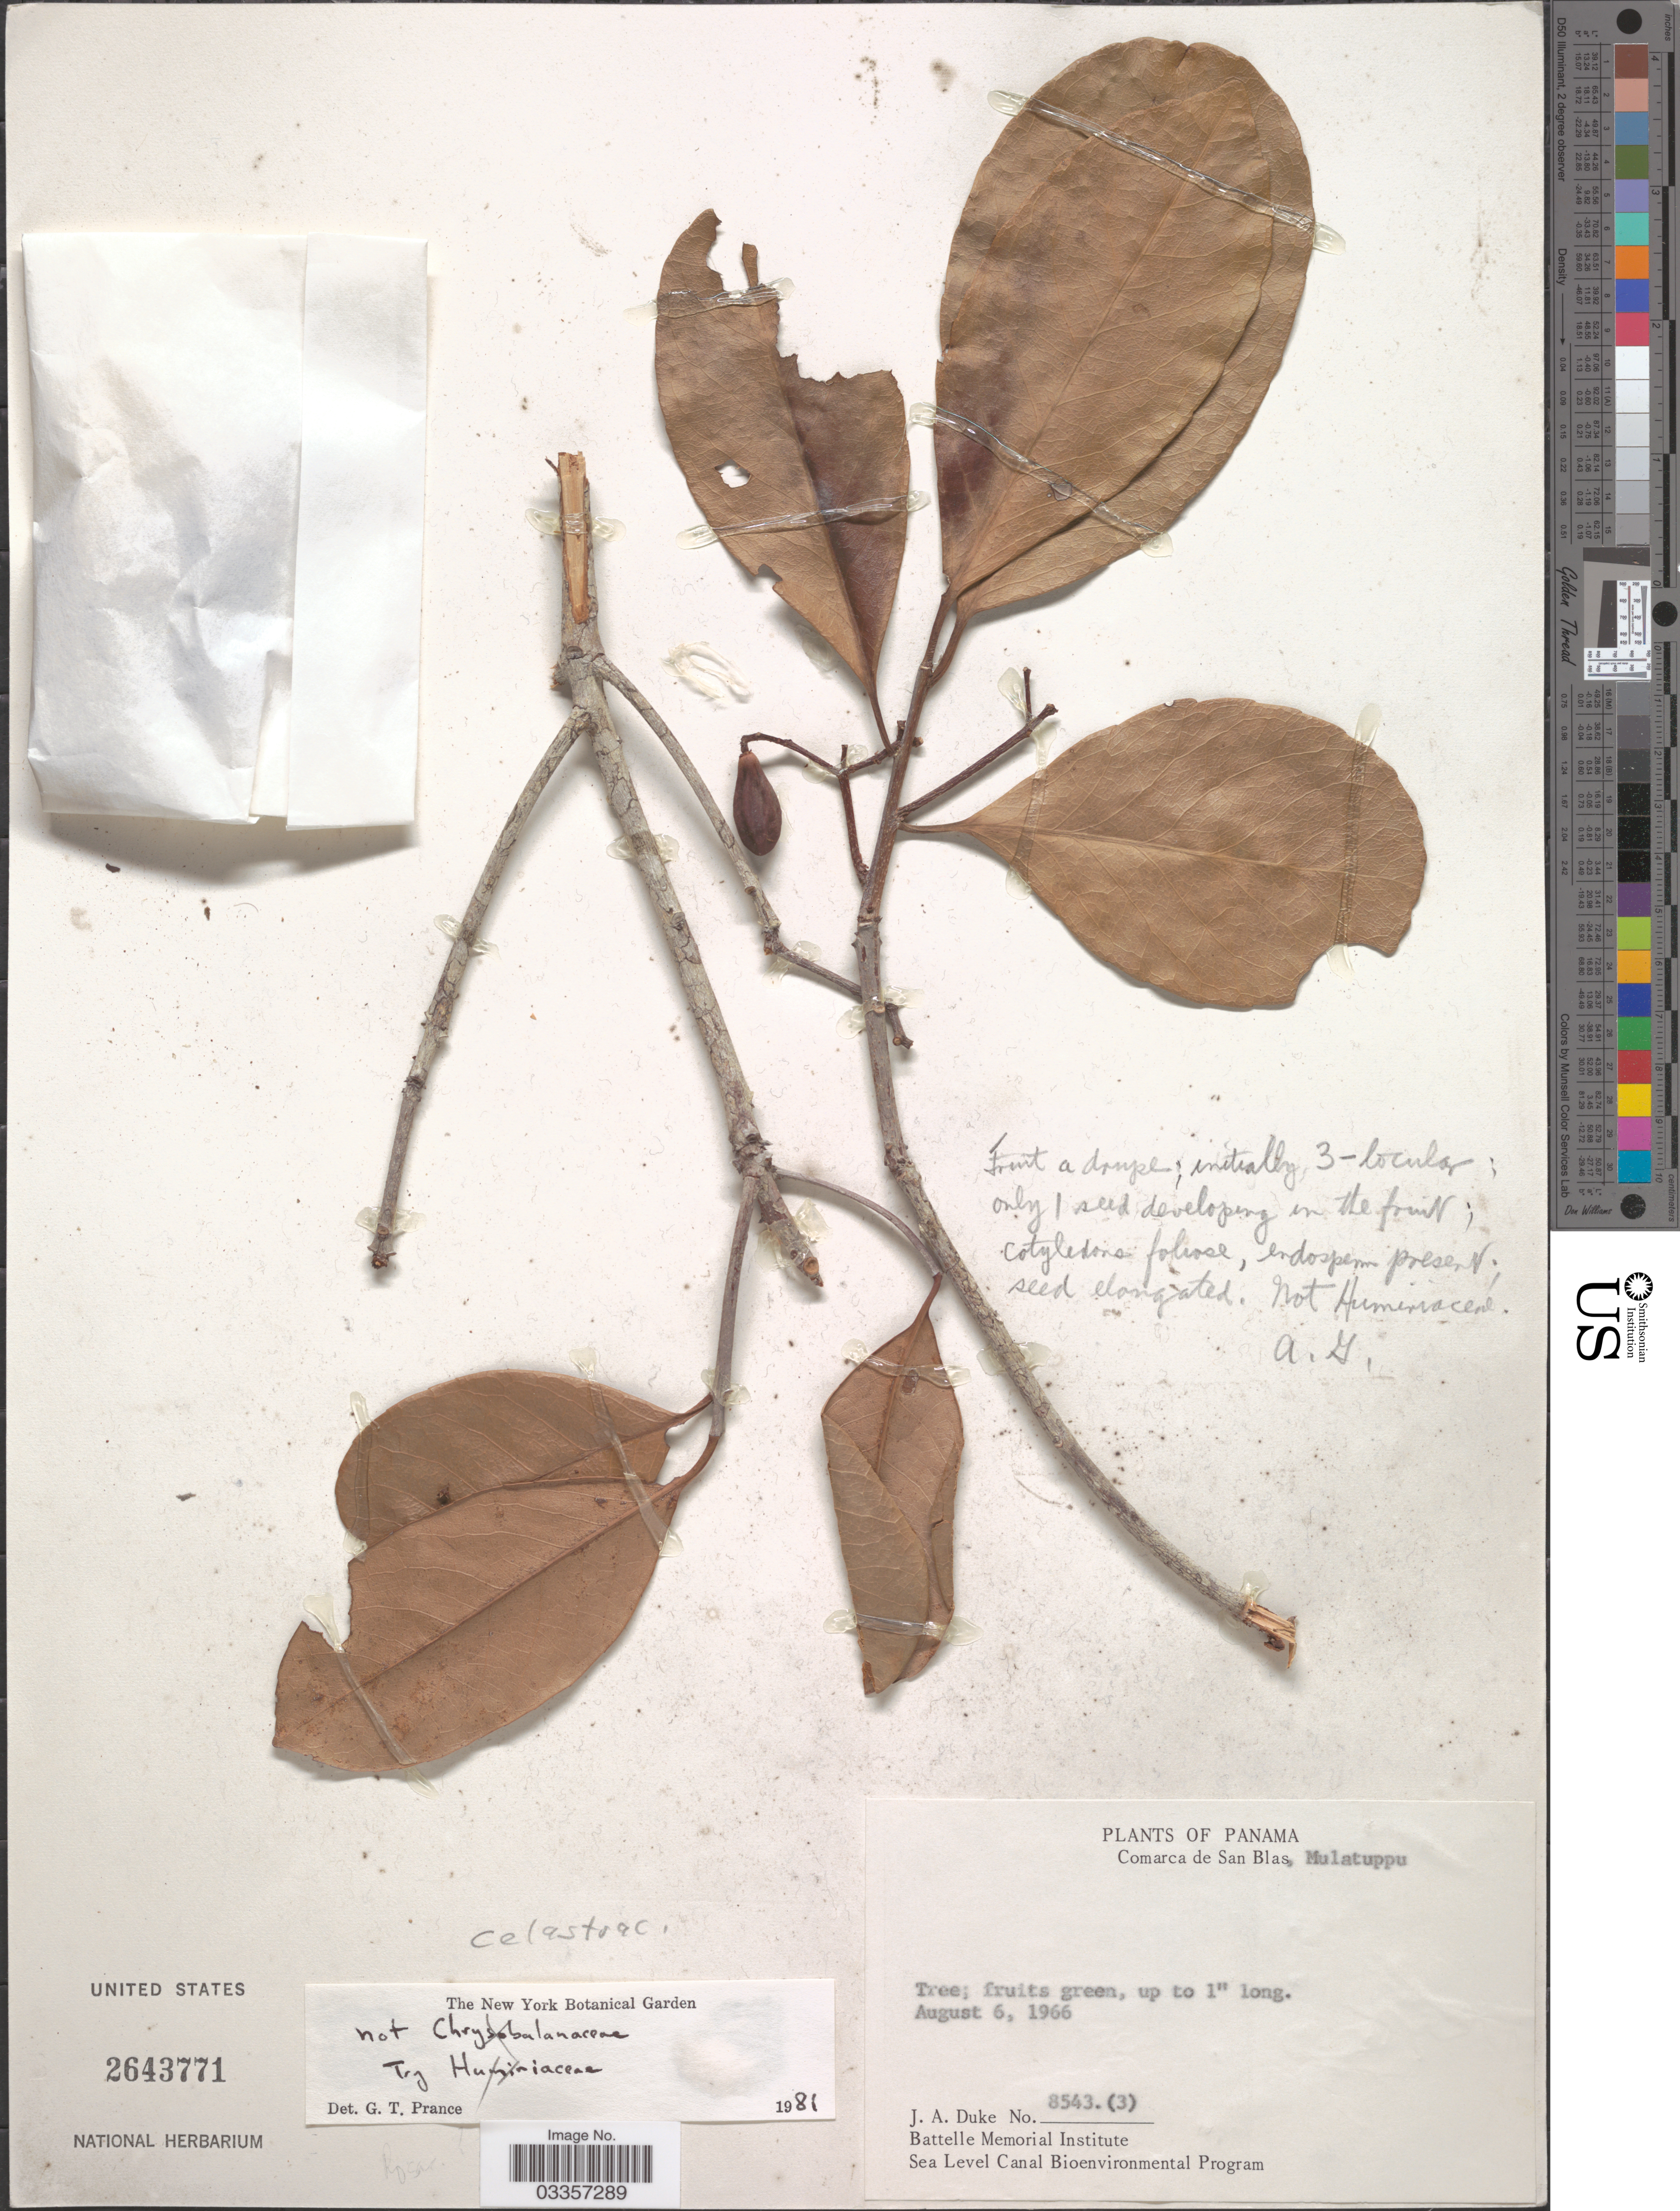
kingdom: Plantae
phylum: Tracheophyta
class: Magnoliopsida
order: Celastrales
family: Celastraceae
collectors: J. A. Duke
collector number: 8543(3)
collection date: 1966-08-06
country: Panama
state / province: Kuna Yala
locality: Comarca de San Blas, Mulatuppu.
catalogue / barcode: US 2643771